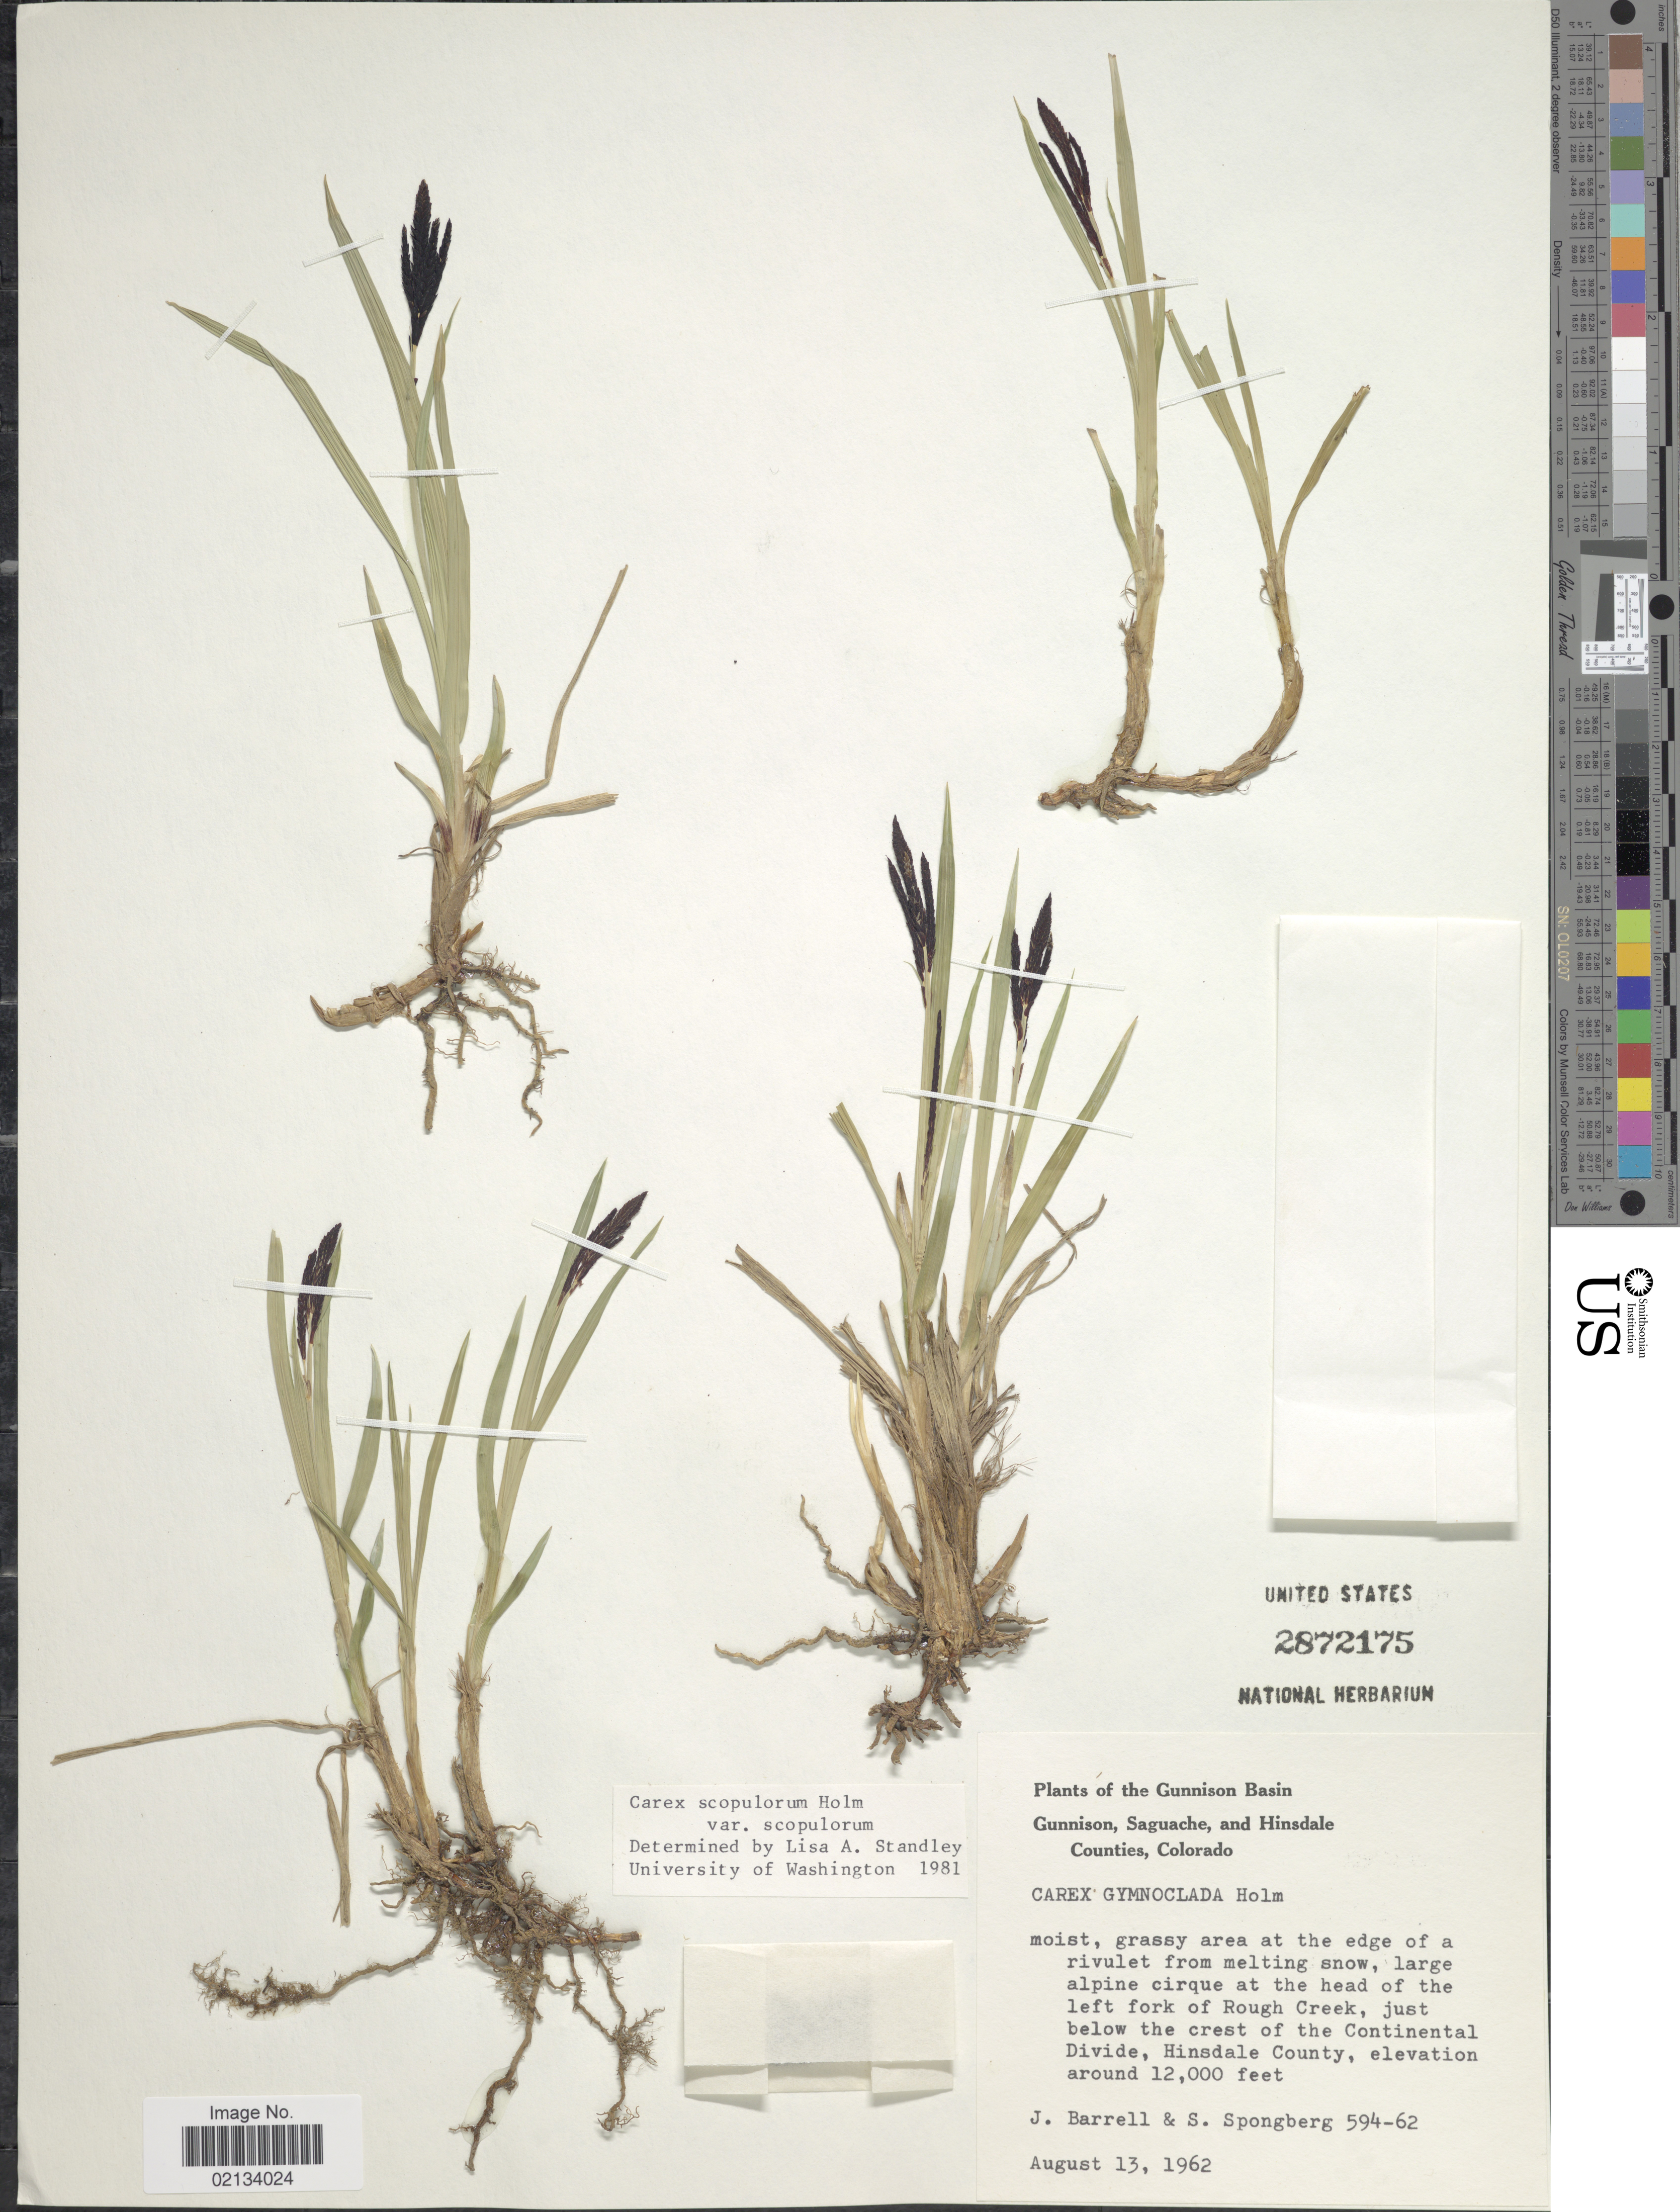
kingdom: Plantae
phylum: Tracheophyta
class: Liliopsida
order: Poales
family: Cyperaceae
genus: Carex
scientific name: Carex scopulorum var. scopulorum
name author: Holm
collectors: J. Barrell & S. A.Spongberg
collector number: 594-62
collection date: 1962-08-13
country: United States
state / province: Colorado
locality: The Gunnison Basin, Gunnison, Saguache, and Hinsdale Counties, at the edge of a rivulet from melting snow, large alpine cirque at the head of the left fork of Rough Creek, just below the crest of the Continental Divide, Hinsdale County.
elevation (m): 3658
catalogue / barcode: US 2872175